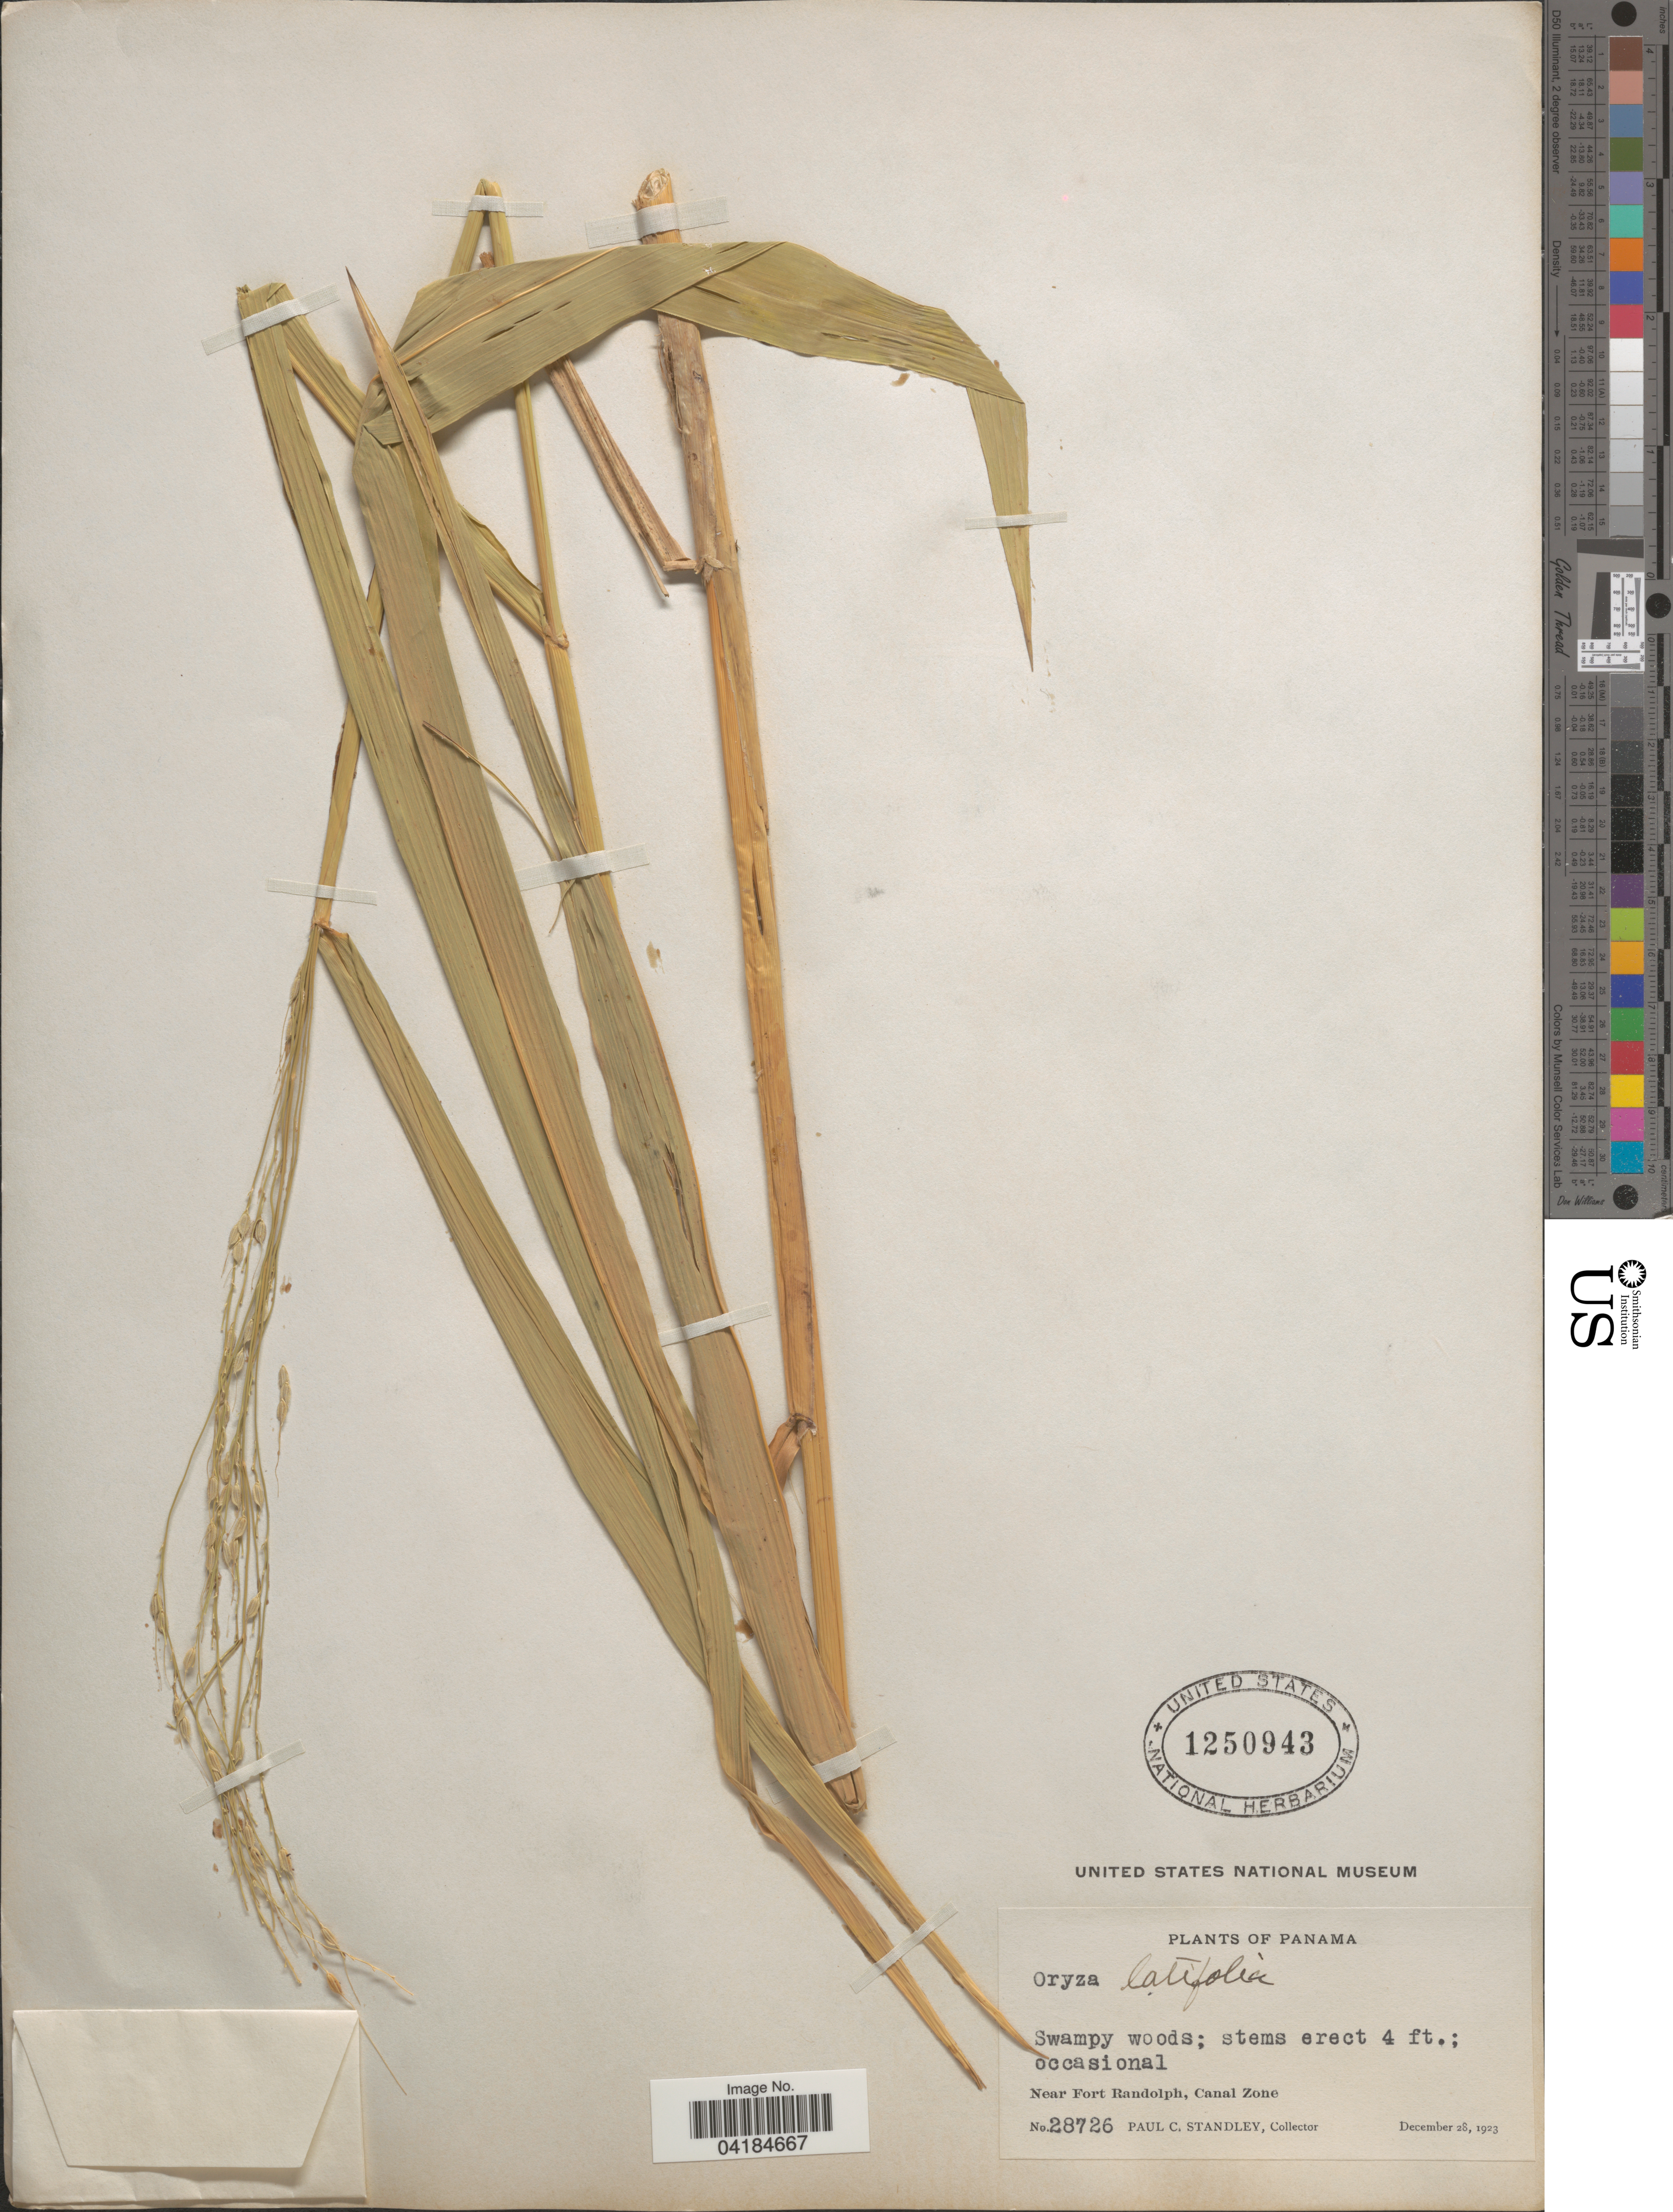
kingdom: Plantae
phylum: Tracheophyta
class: Liliopsida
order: Poales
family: Poaceae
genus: Oryza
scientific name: Oryza latifolia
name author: Desv.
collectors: P. C. Standley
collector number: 28726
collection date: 1923-12-28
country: Panama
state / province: Colón / Panamá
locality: Near Fort Randolph, Canal Zone.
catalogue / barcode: US 1250943